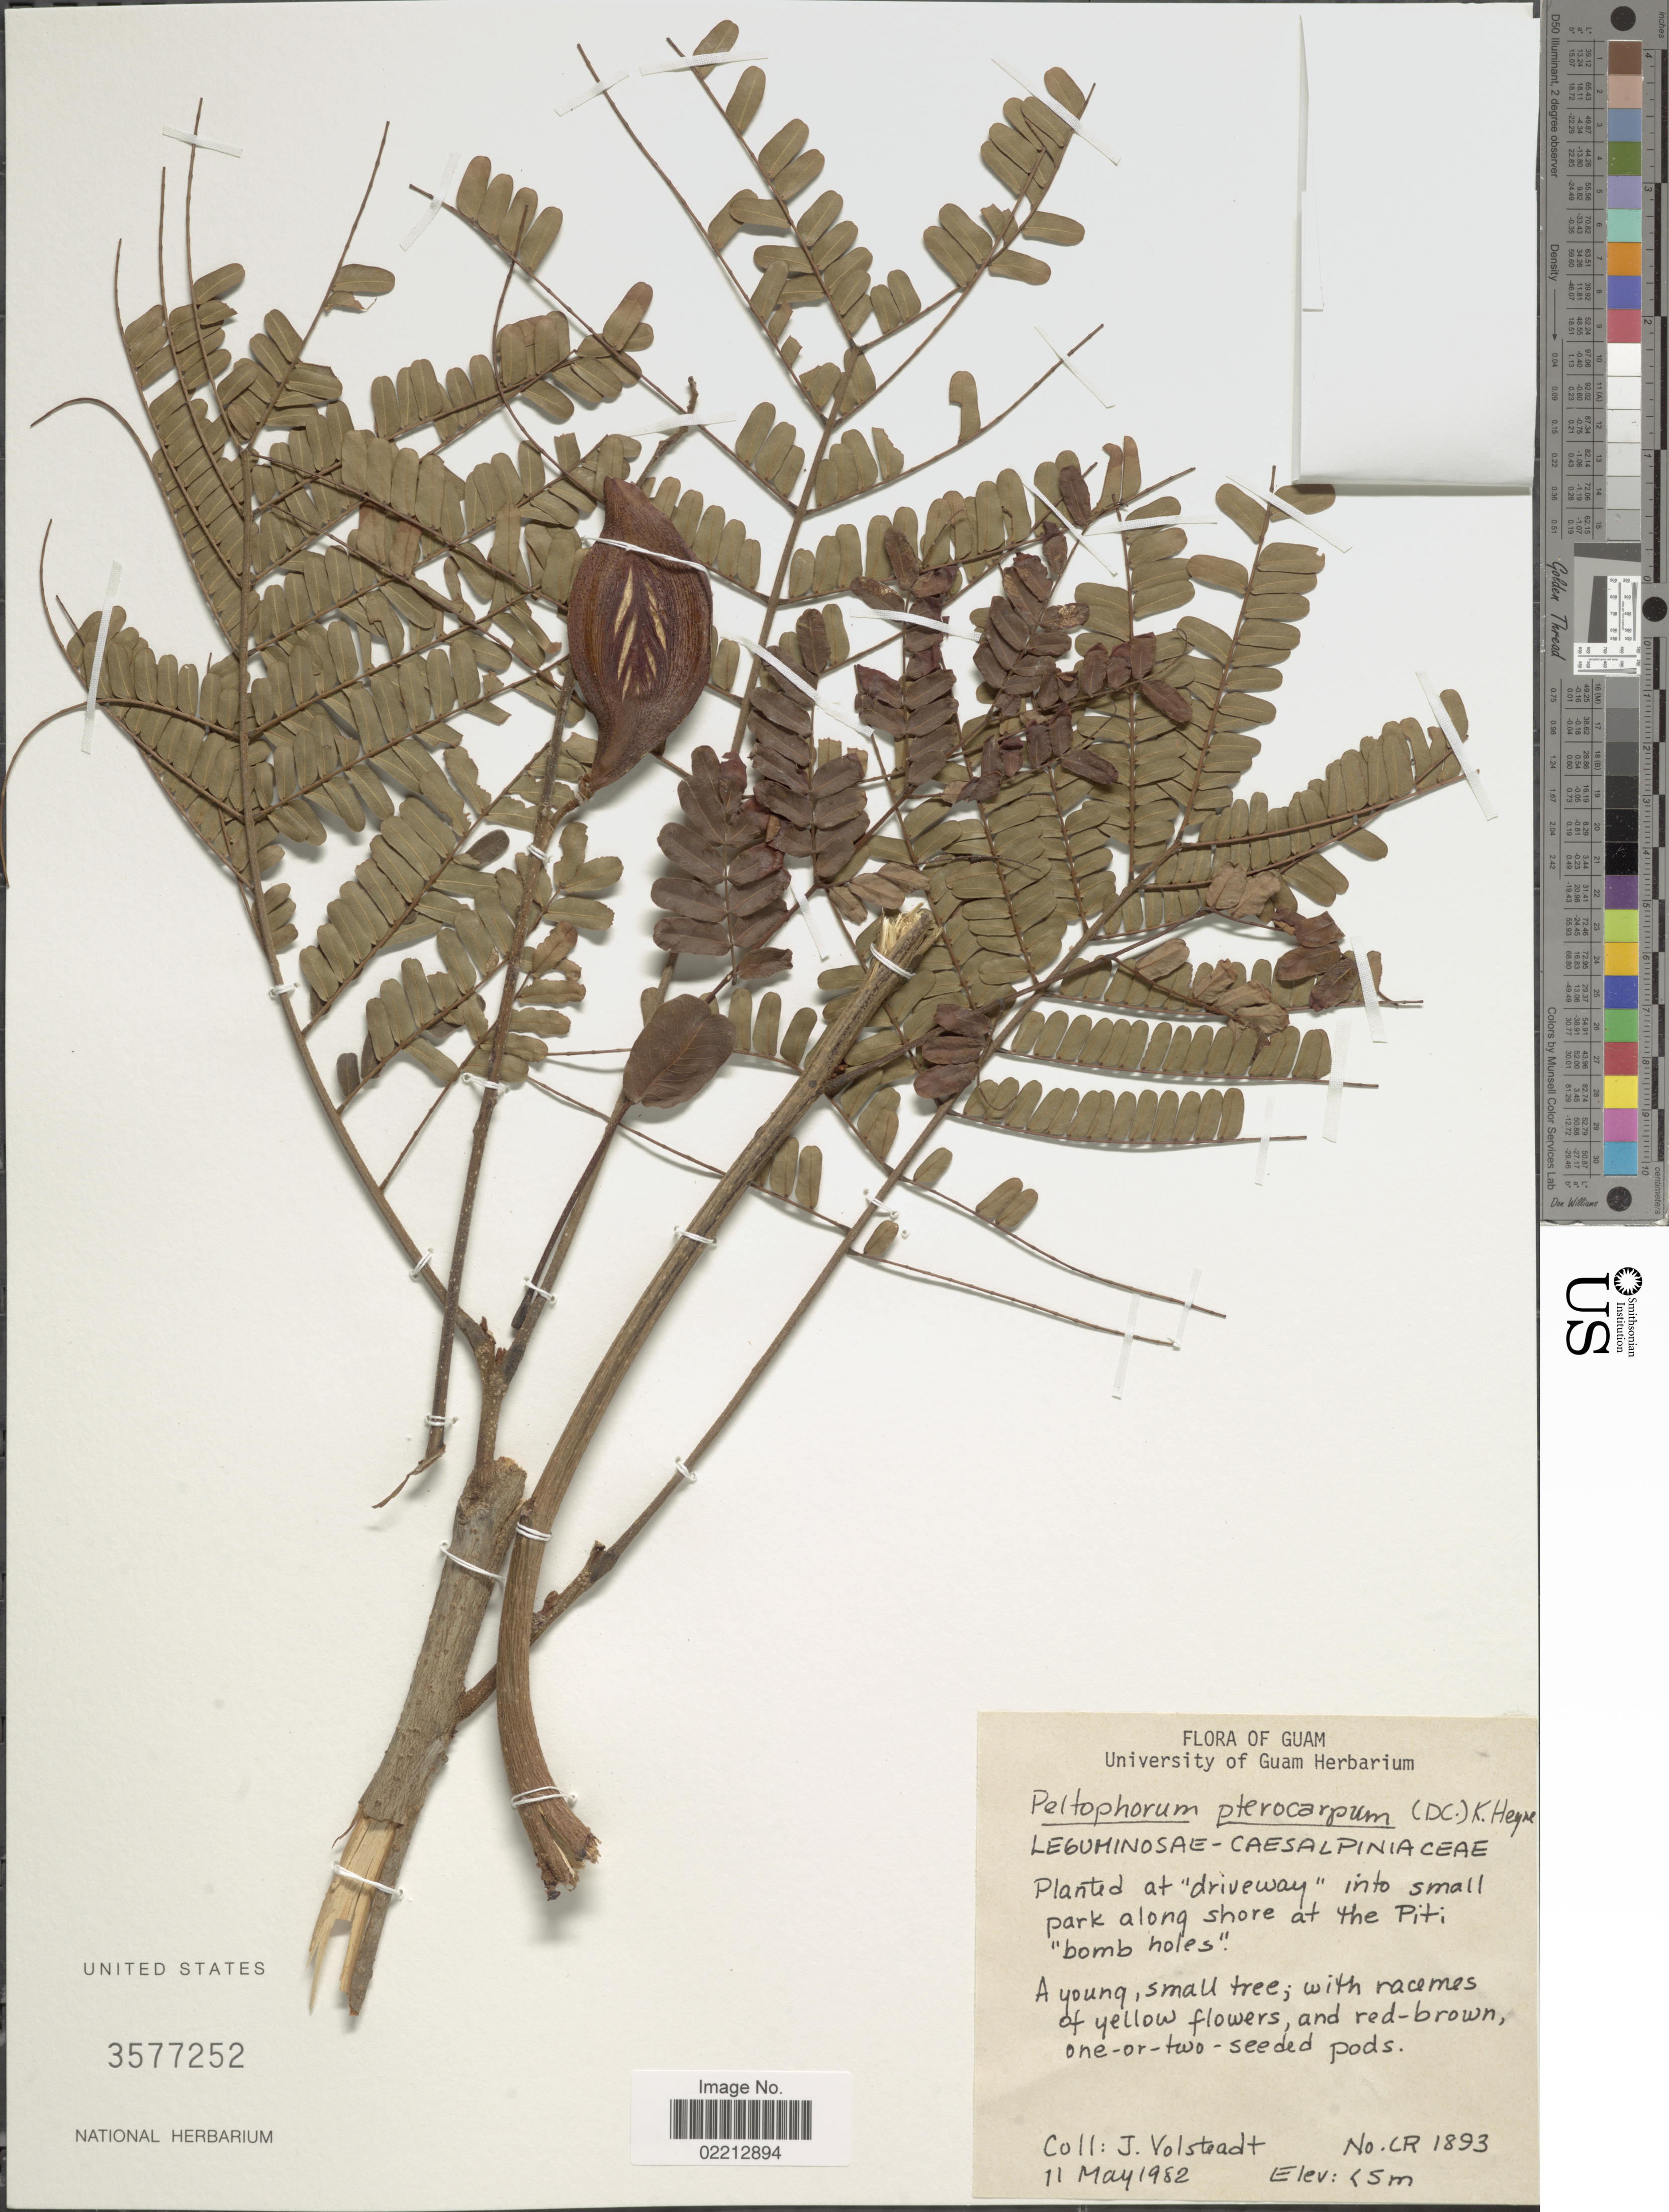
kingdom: Plantae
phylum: Tracheophyta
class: Magnoliopsida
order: Fabales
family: Fabaceae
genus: Peltophorum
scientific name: Peltophorum pterocarpum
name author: (DC.) Backer ex K. Heyne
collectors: J. Volsteadt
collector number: CR1893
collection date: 1982-05-11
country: Guam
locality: Planted at "driveway" into small park along shore at the Piti "bomb holes"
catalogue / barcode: US 3577252